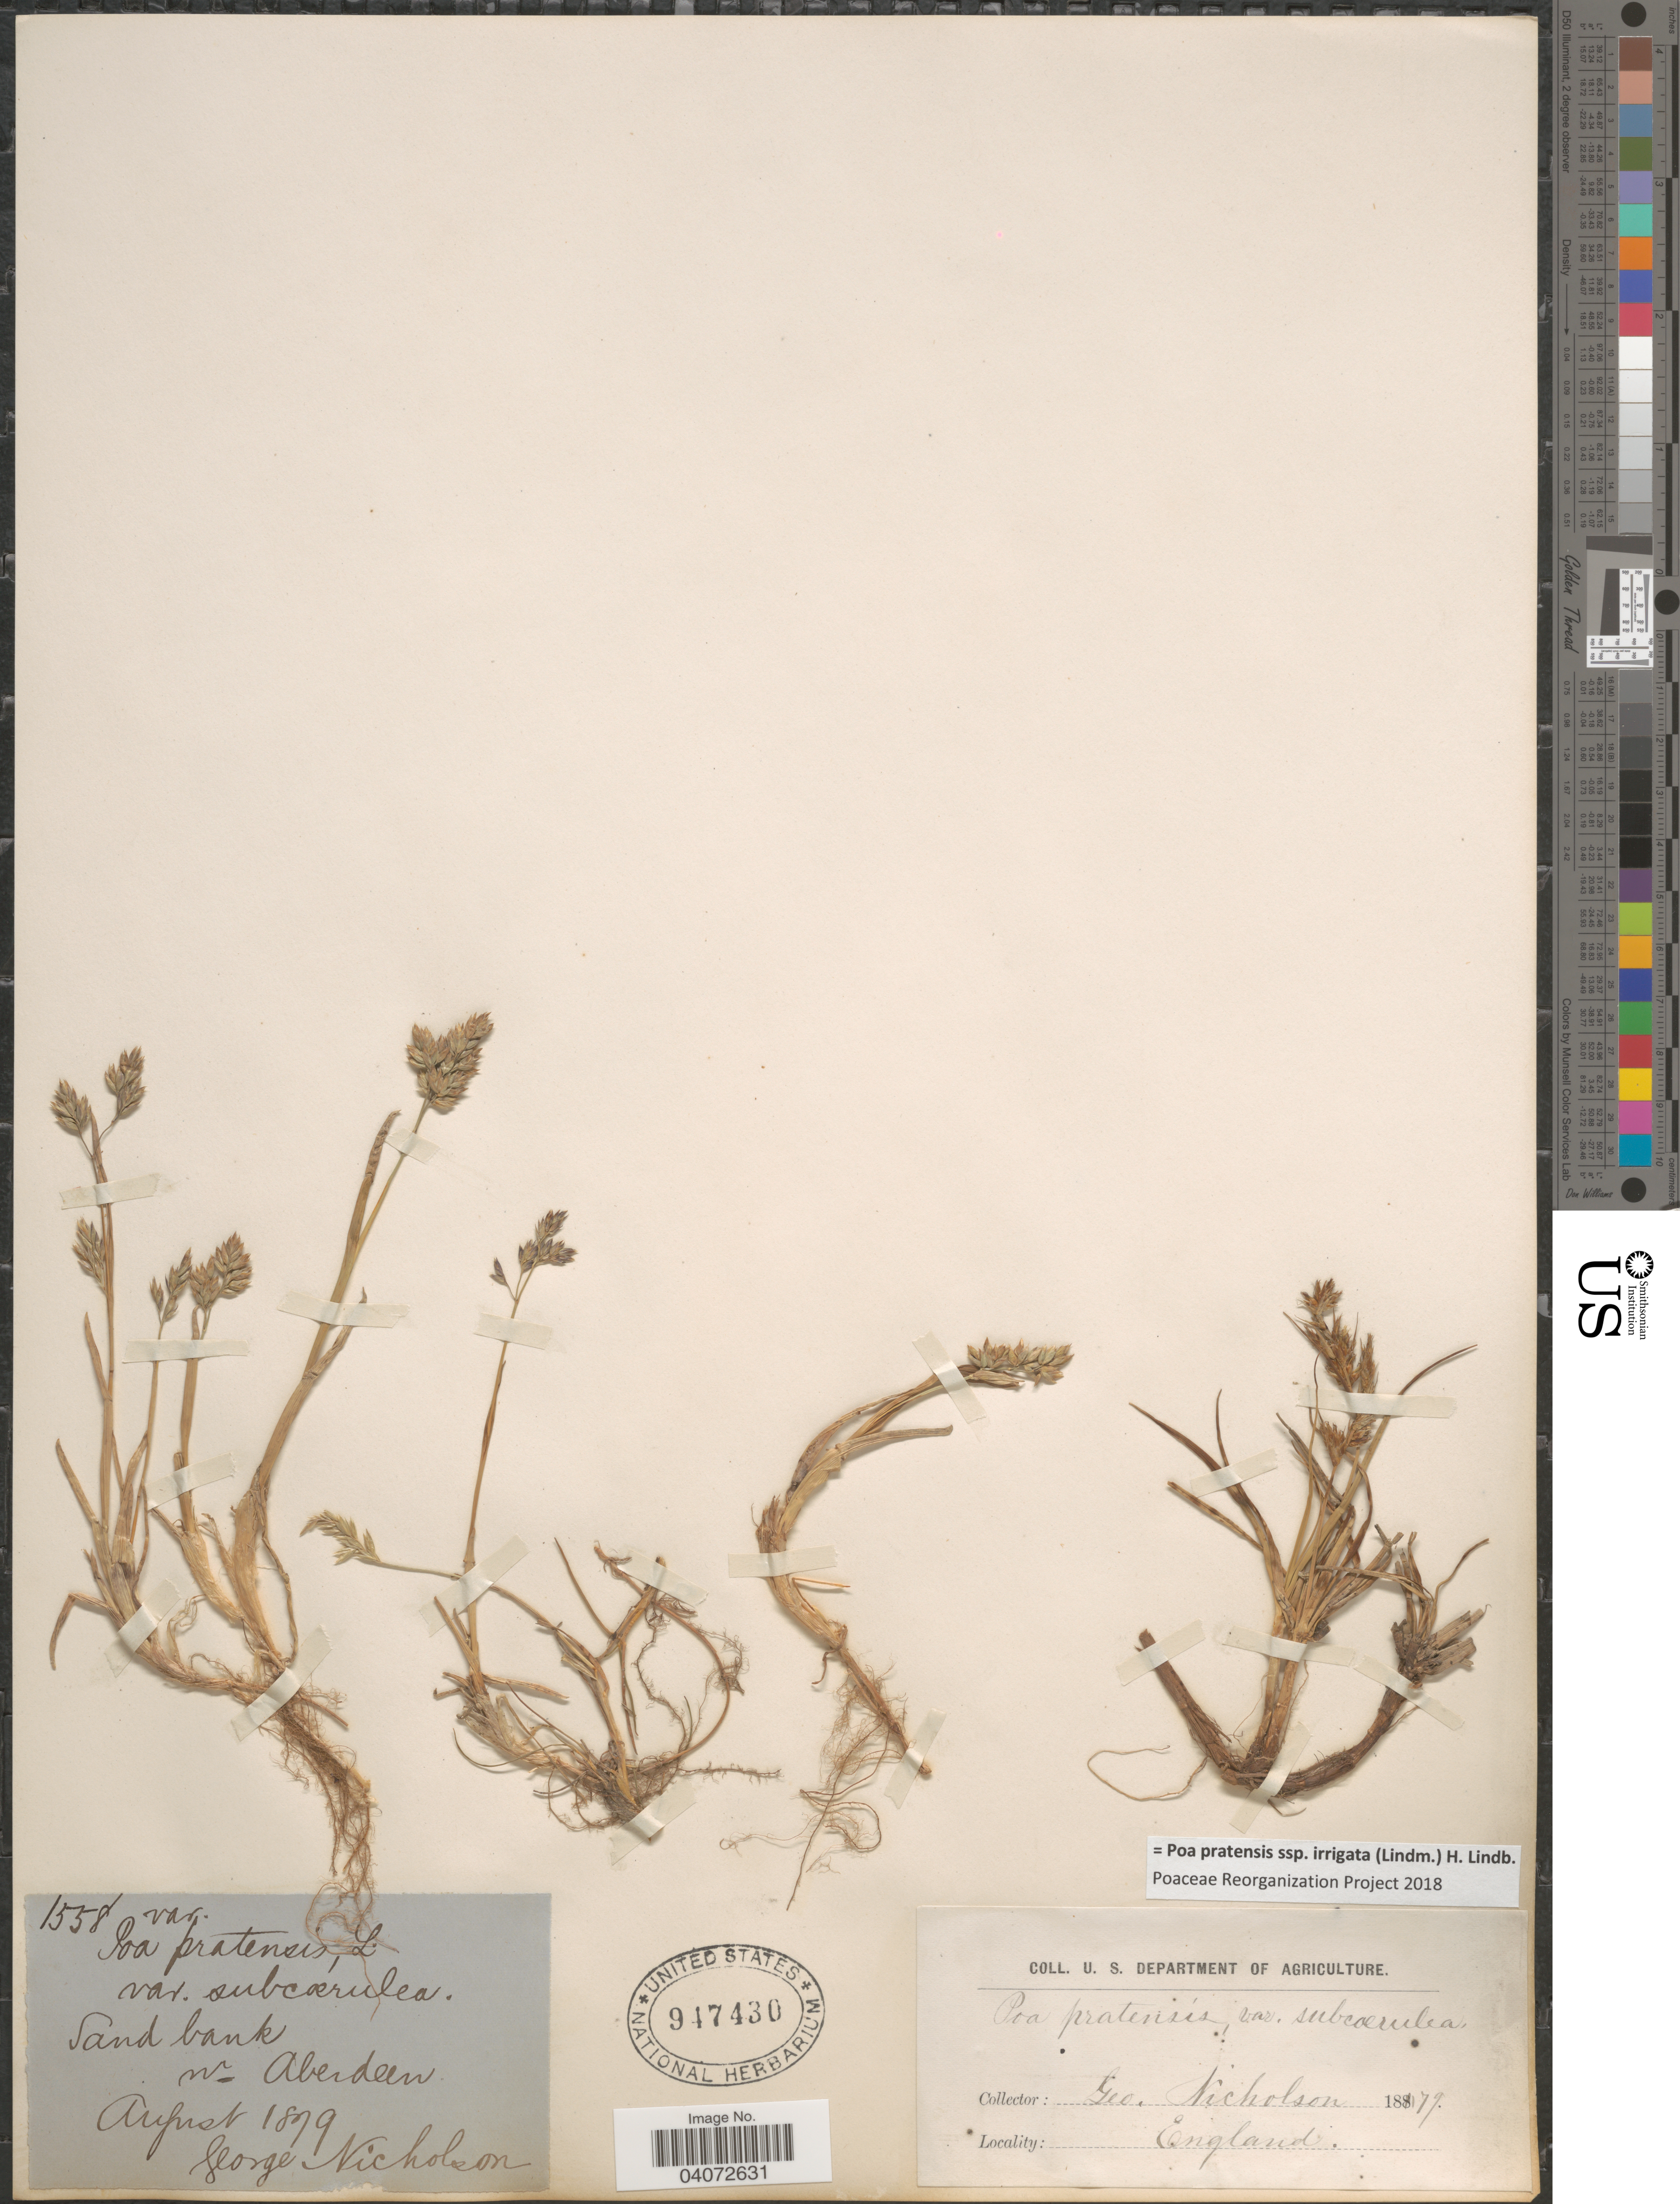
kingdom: Plantae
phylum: Tracheophyta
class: Liliopsida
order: Poales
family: Poaceae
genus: Poa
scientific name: Poa pratensis subsp. irrigata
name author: (Lindm.) H. Lindb.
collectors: G. Nicholson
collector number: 1558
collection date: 1879-08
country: United Kingdom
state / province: England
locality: Sand bank nr Aberdeen.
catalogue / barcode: US 947430